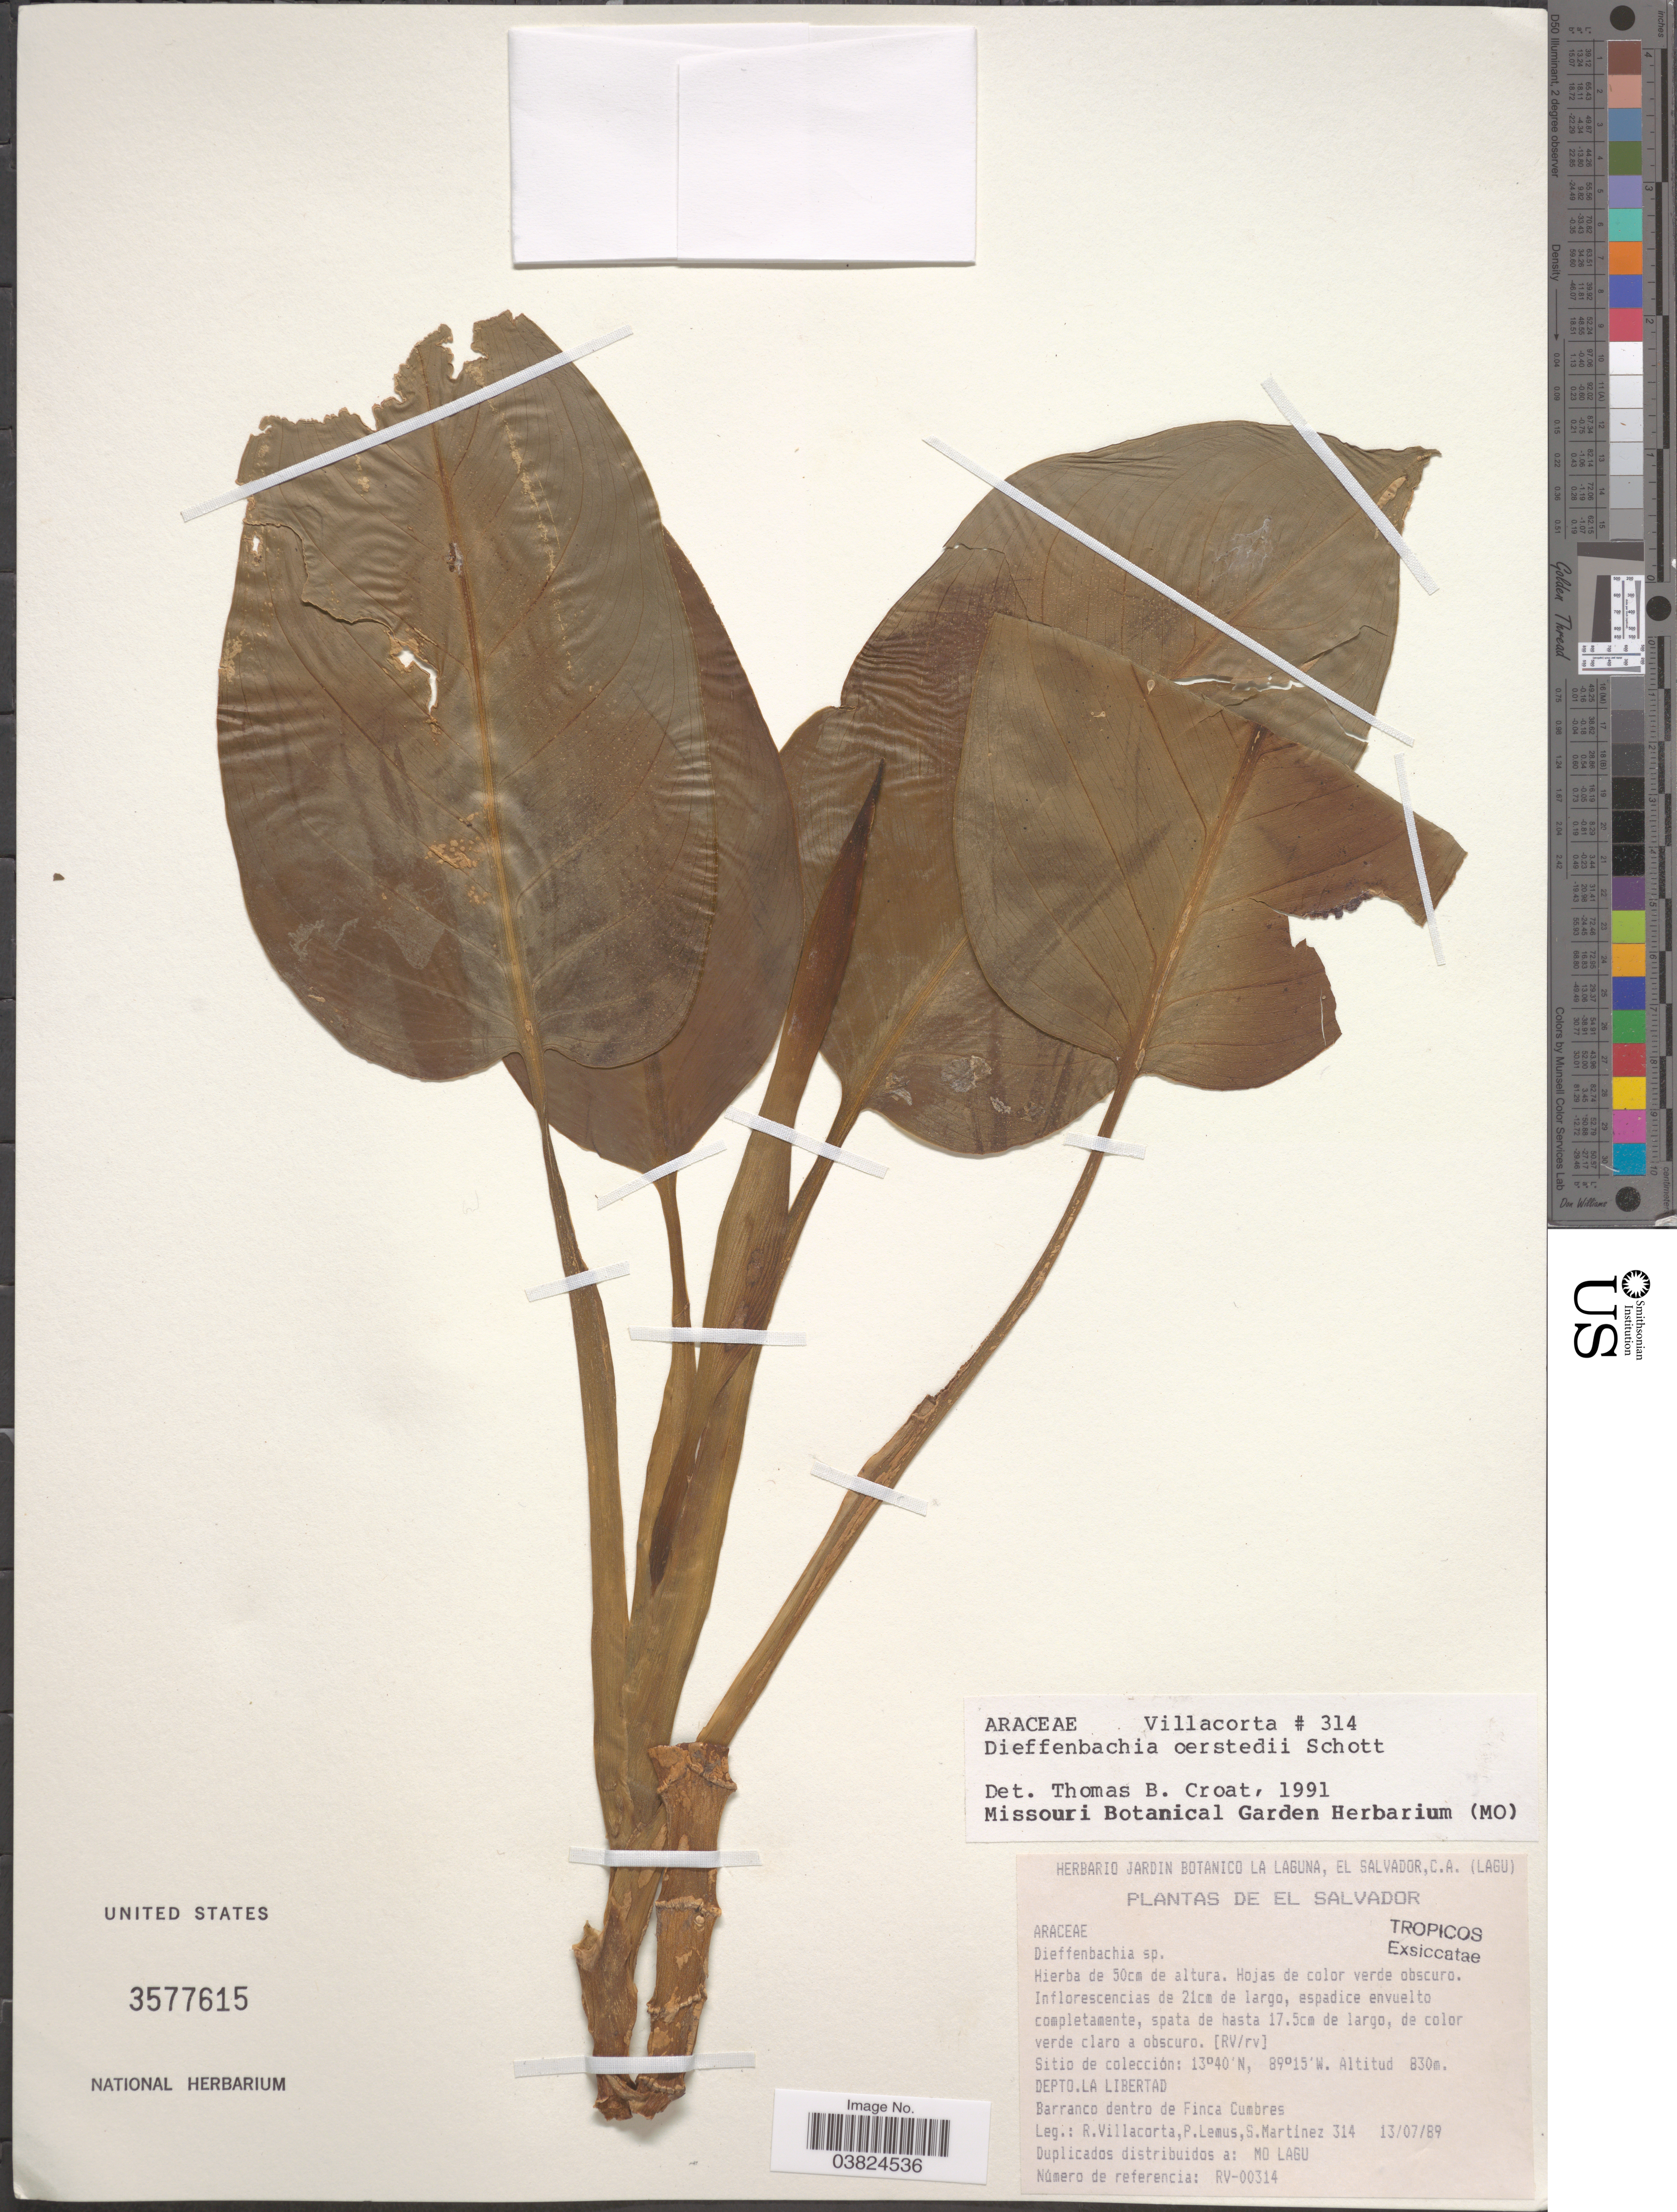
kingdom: Plantae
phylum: Tracheophyta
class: Liliopsida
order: Alismatales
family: Araceae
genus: Dieffenbachia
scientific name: Dieffenbachia oerstedii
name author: Schott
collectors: R. Villacorta, P. Lemus & S. Martinez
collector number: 314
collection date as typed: Transcribed d/m/y: 13/7/89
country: El Salvador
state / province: La Libertad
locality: Depto. La Libertad. Barranco dentro de Finca Cumbres.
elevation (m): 830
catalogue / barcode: US 3577615